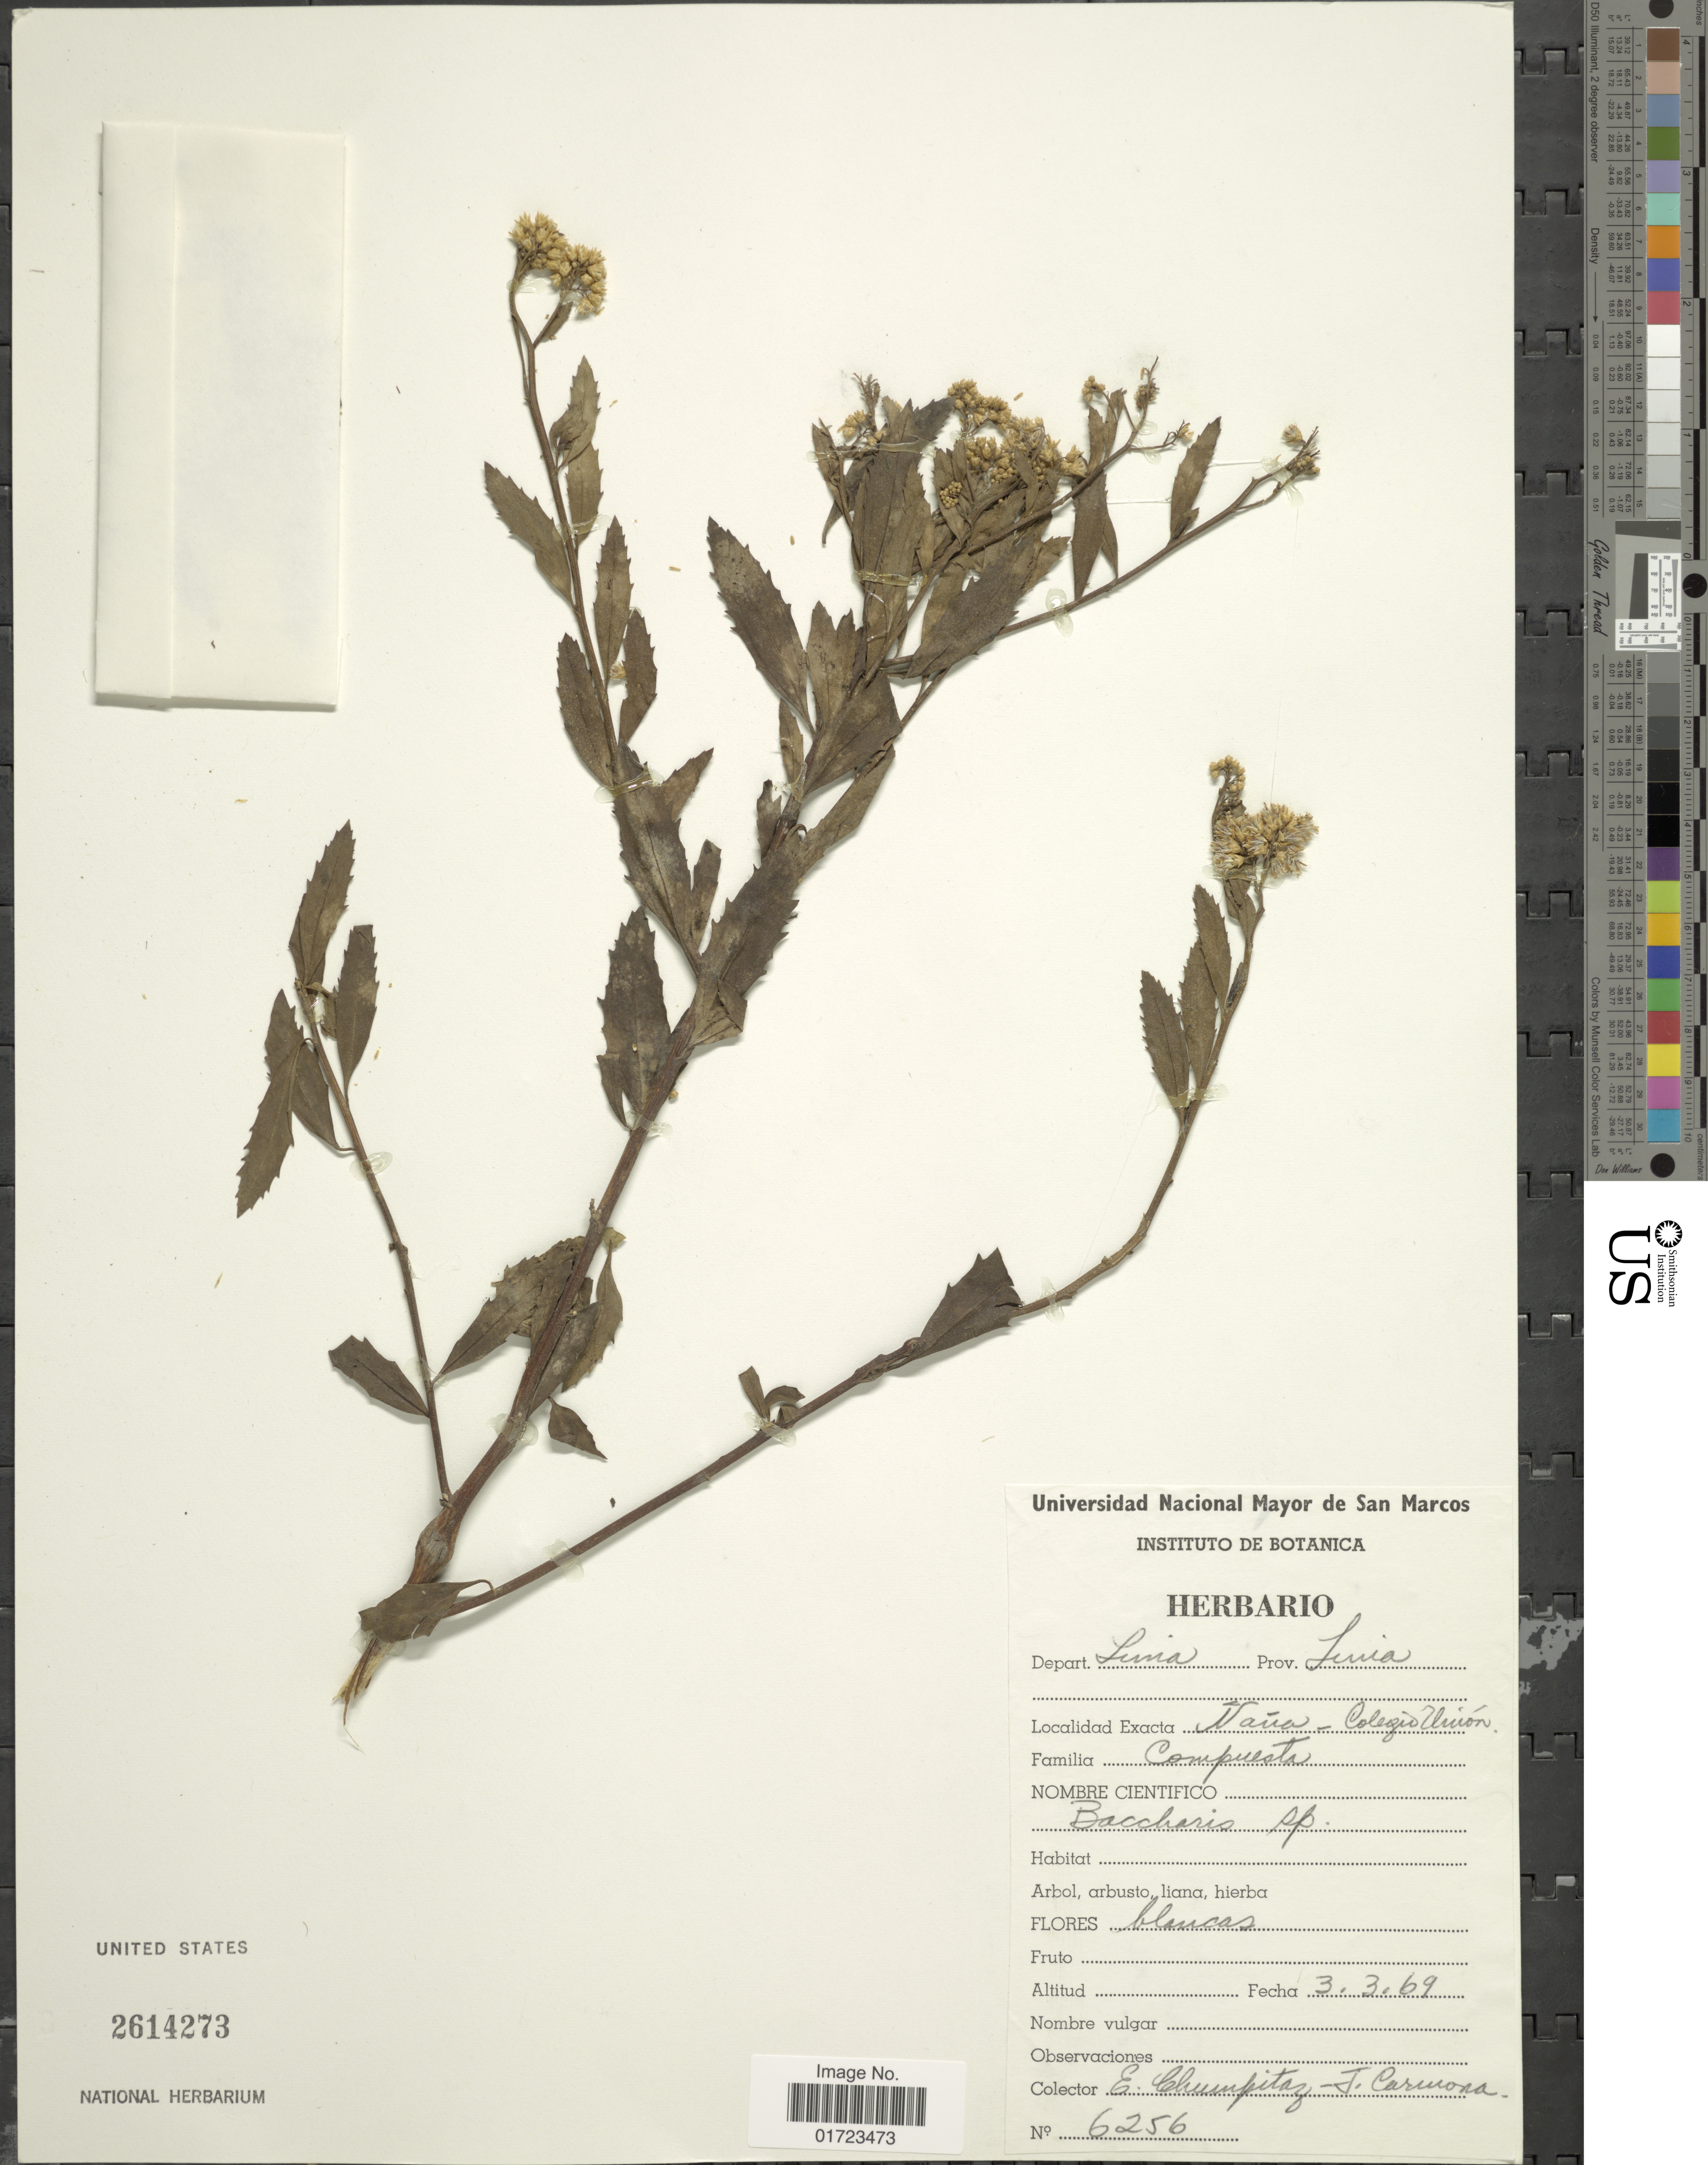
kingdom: Plantae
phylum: Tracheophyta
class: Magnoliopsida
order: Asterales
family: Asteraceae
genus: Baccharis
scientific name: Baccharis scandens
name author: (Ruiz & Pav.) Pers.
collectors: Chumpitáz & J. Carmona A.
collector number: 6256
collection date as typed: Transcribed d/m/y: 3/3/69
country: Peru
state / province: Lima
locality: Dept. Lima, Prov. Lima. Nana-Colegio Union.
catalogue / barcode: US 2614273